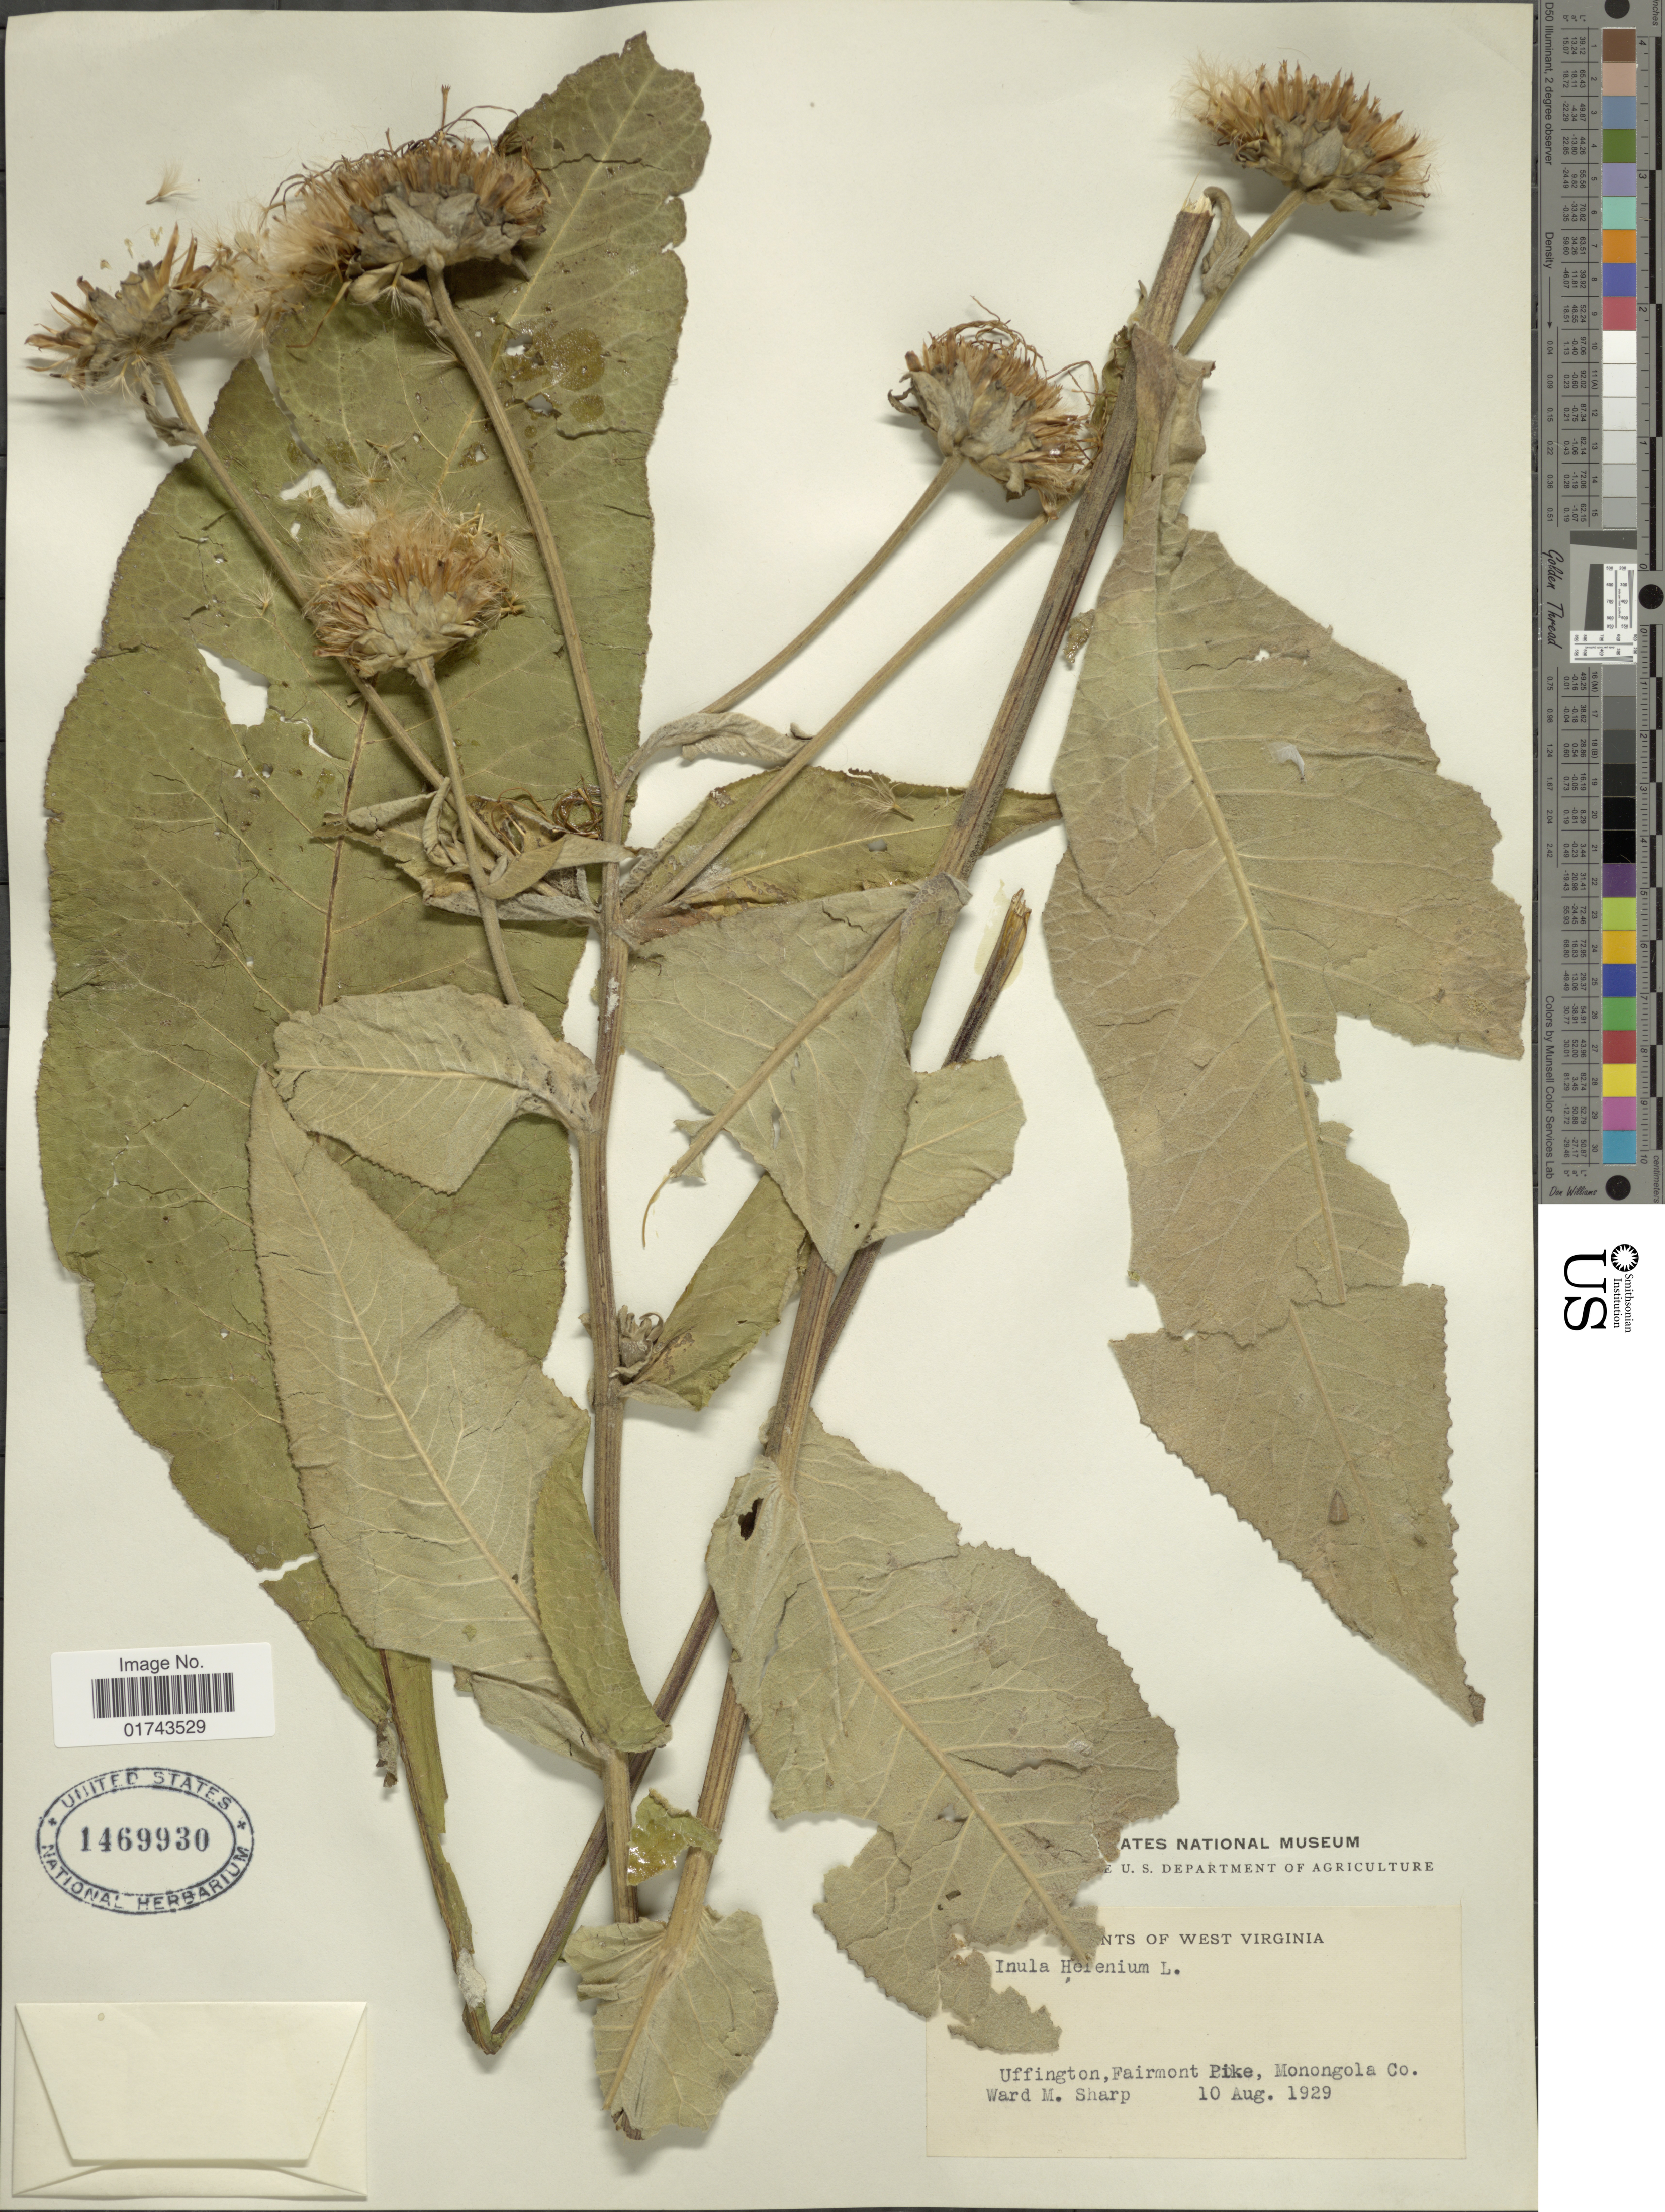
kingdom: Plantae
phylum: Tracheophyta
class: Magnoliopsida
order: Asterales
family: Asteraceae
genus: Inula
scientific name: Inula helenium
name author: L.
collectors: W. M. Sharp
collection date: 1929-08-10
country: United States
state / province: West Virginia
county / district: Monongalia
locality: Uffington, Fairmont Pike, Monogola Co.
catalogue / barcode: US 1469930